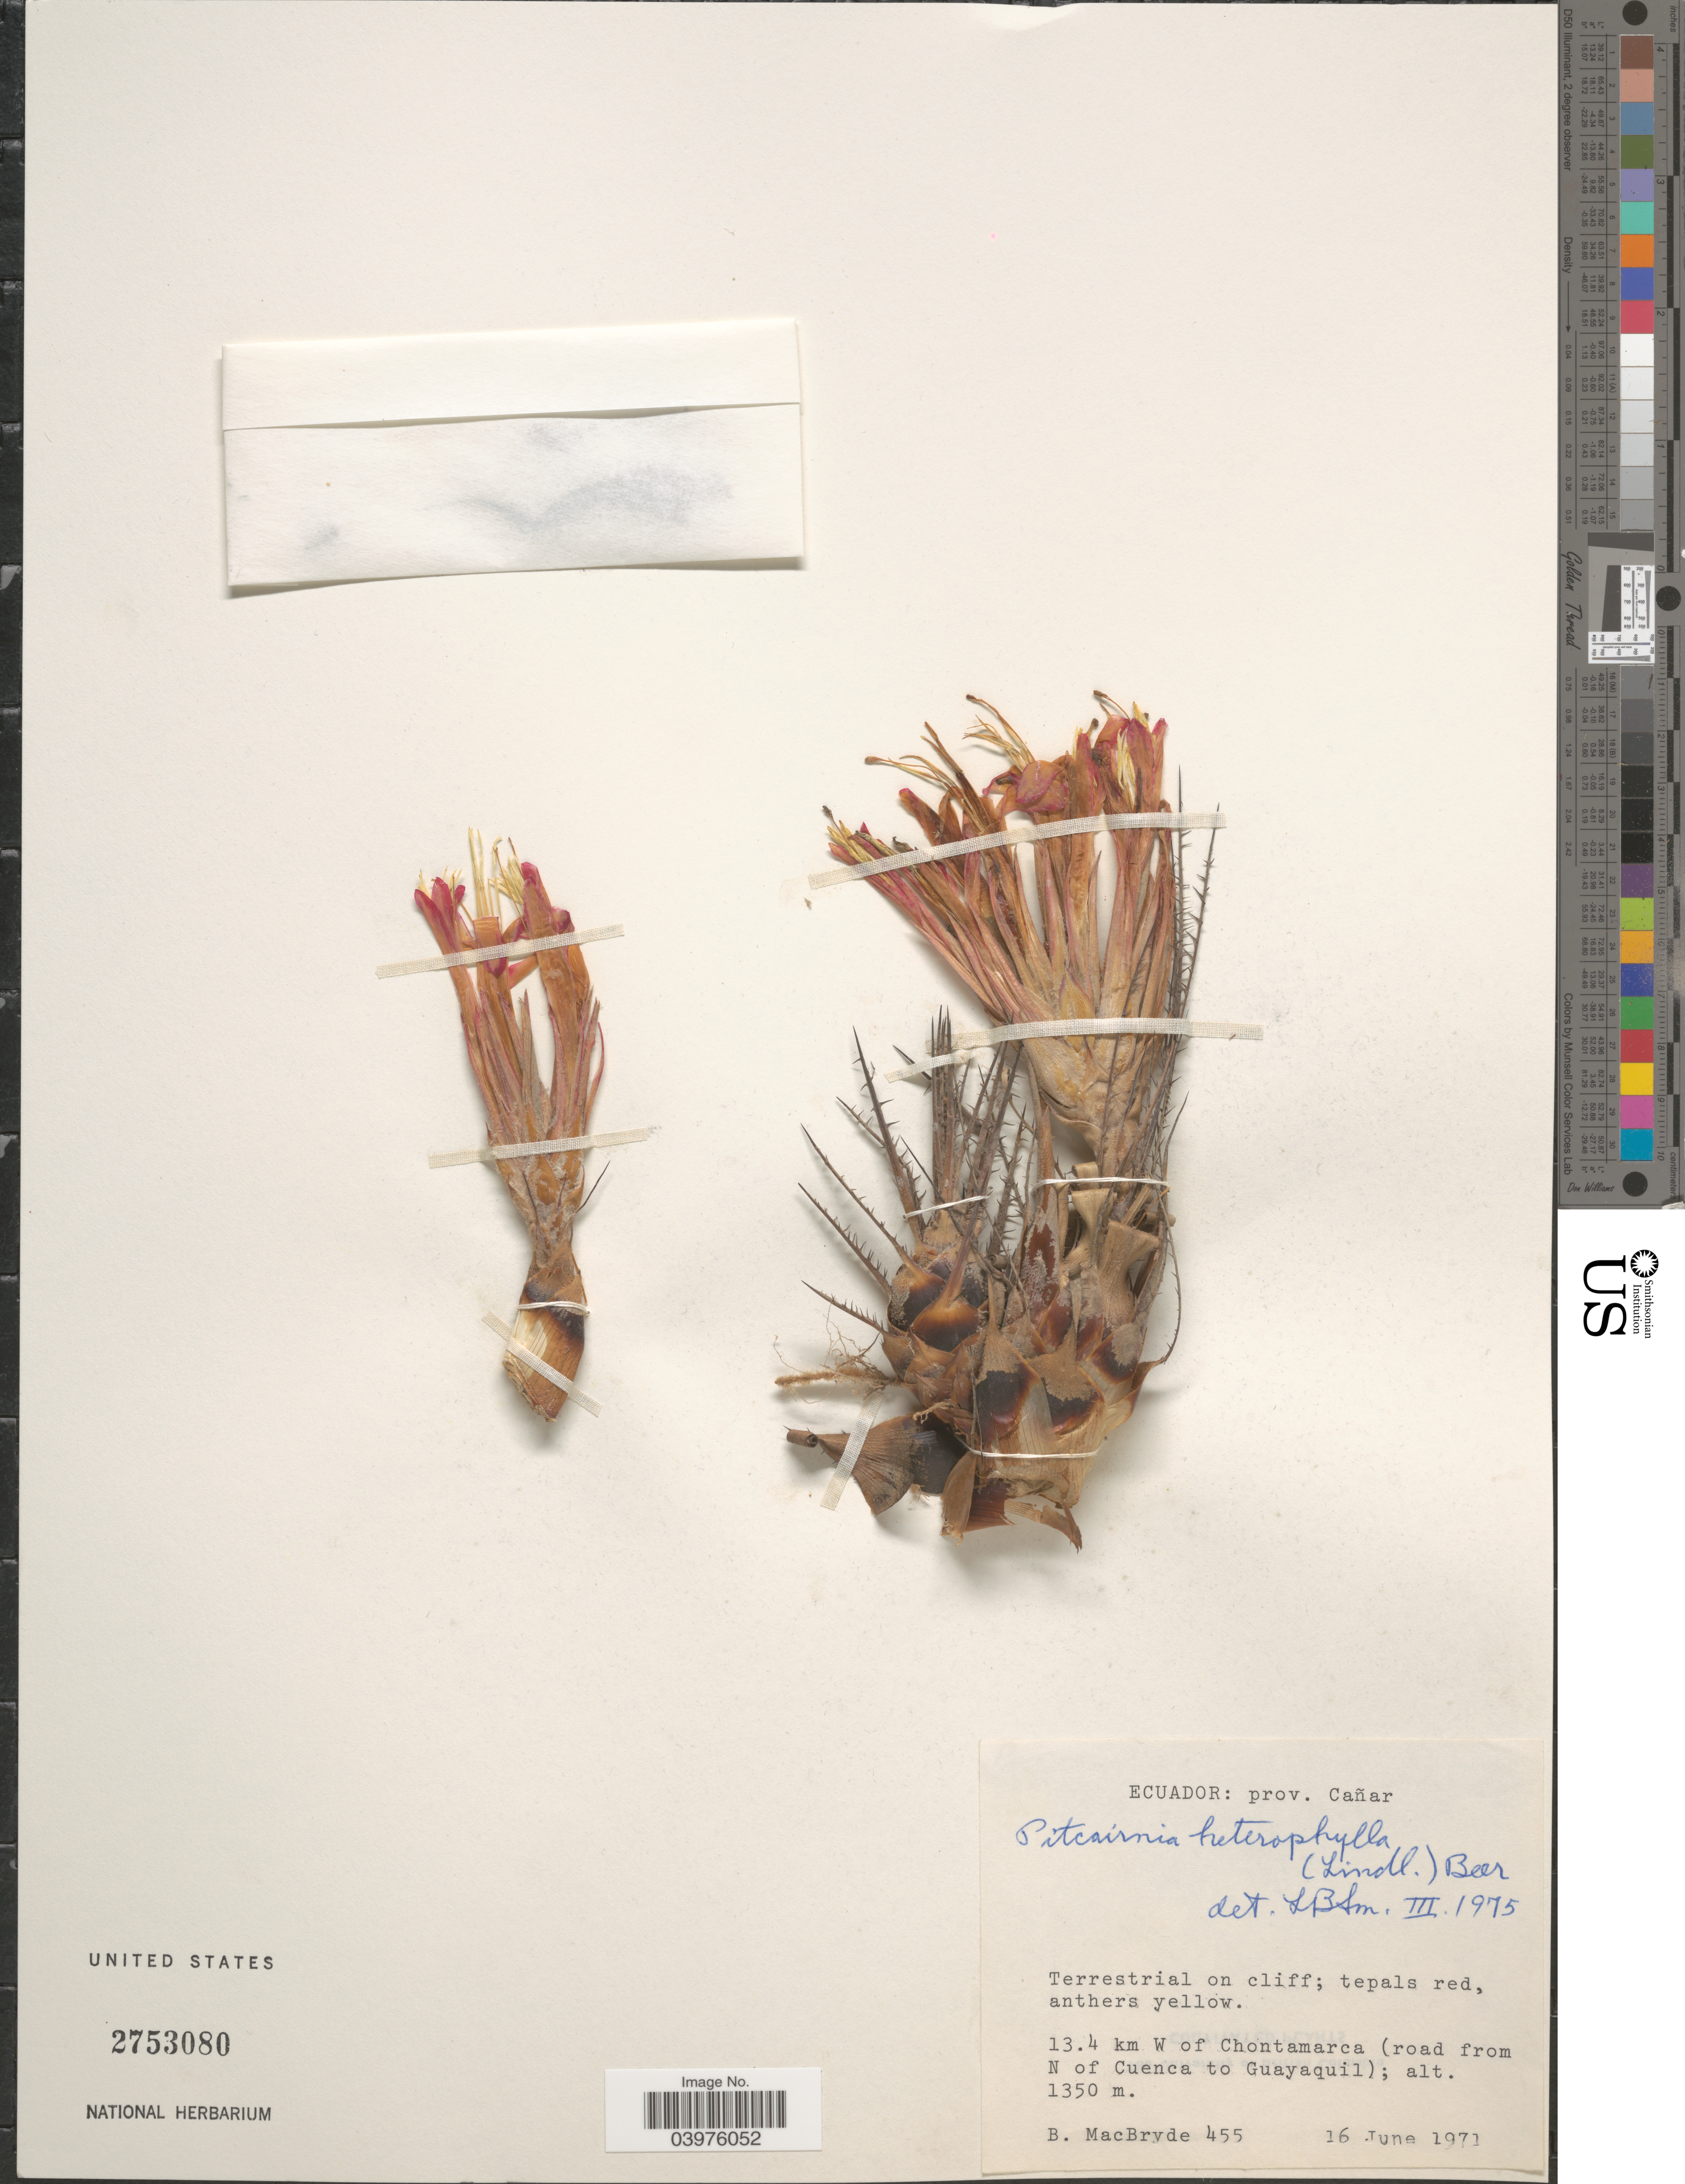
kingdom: Plantae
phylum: Tracheophyta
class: Liliopsida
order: Poales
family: Bromeliaceae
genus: Pitcairnia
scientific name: Pitcairnia heterophylla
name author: (Lindl.) Beer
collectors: B. MacBryde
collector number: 455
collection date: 1971-06-16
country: Ecuador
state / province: Cañar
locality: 13.4 km W of Chontamarca (road from N of Cuenca to Guayaquil).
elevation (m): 1350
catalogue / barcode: US 2753080